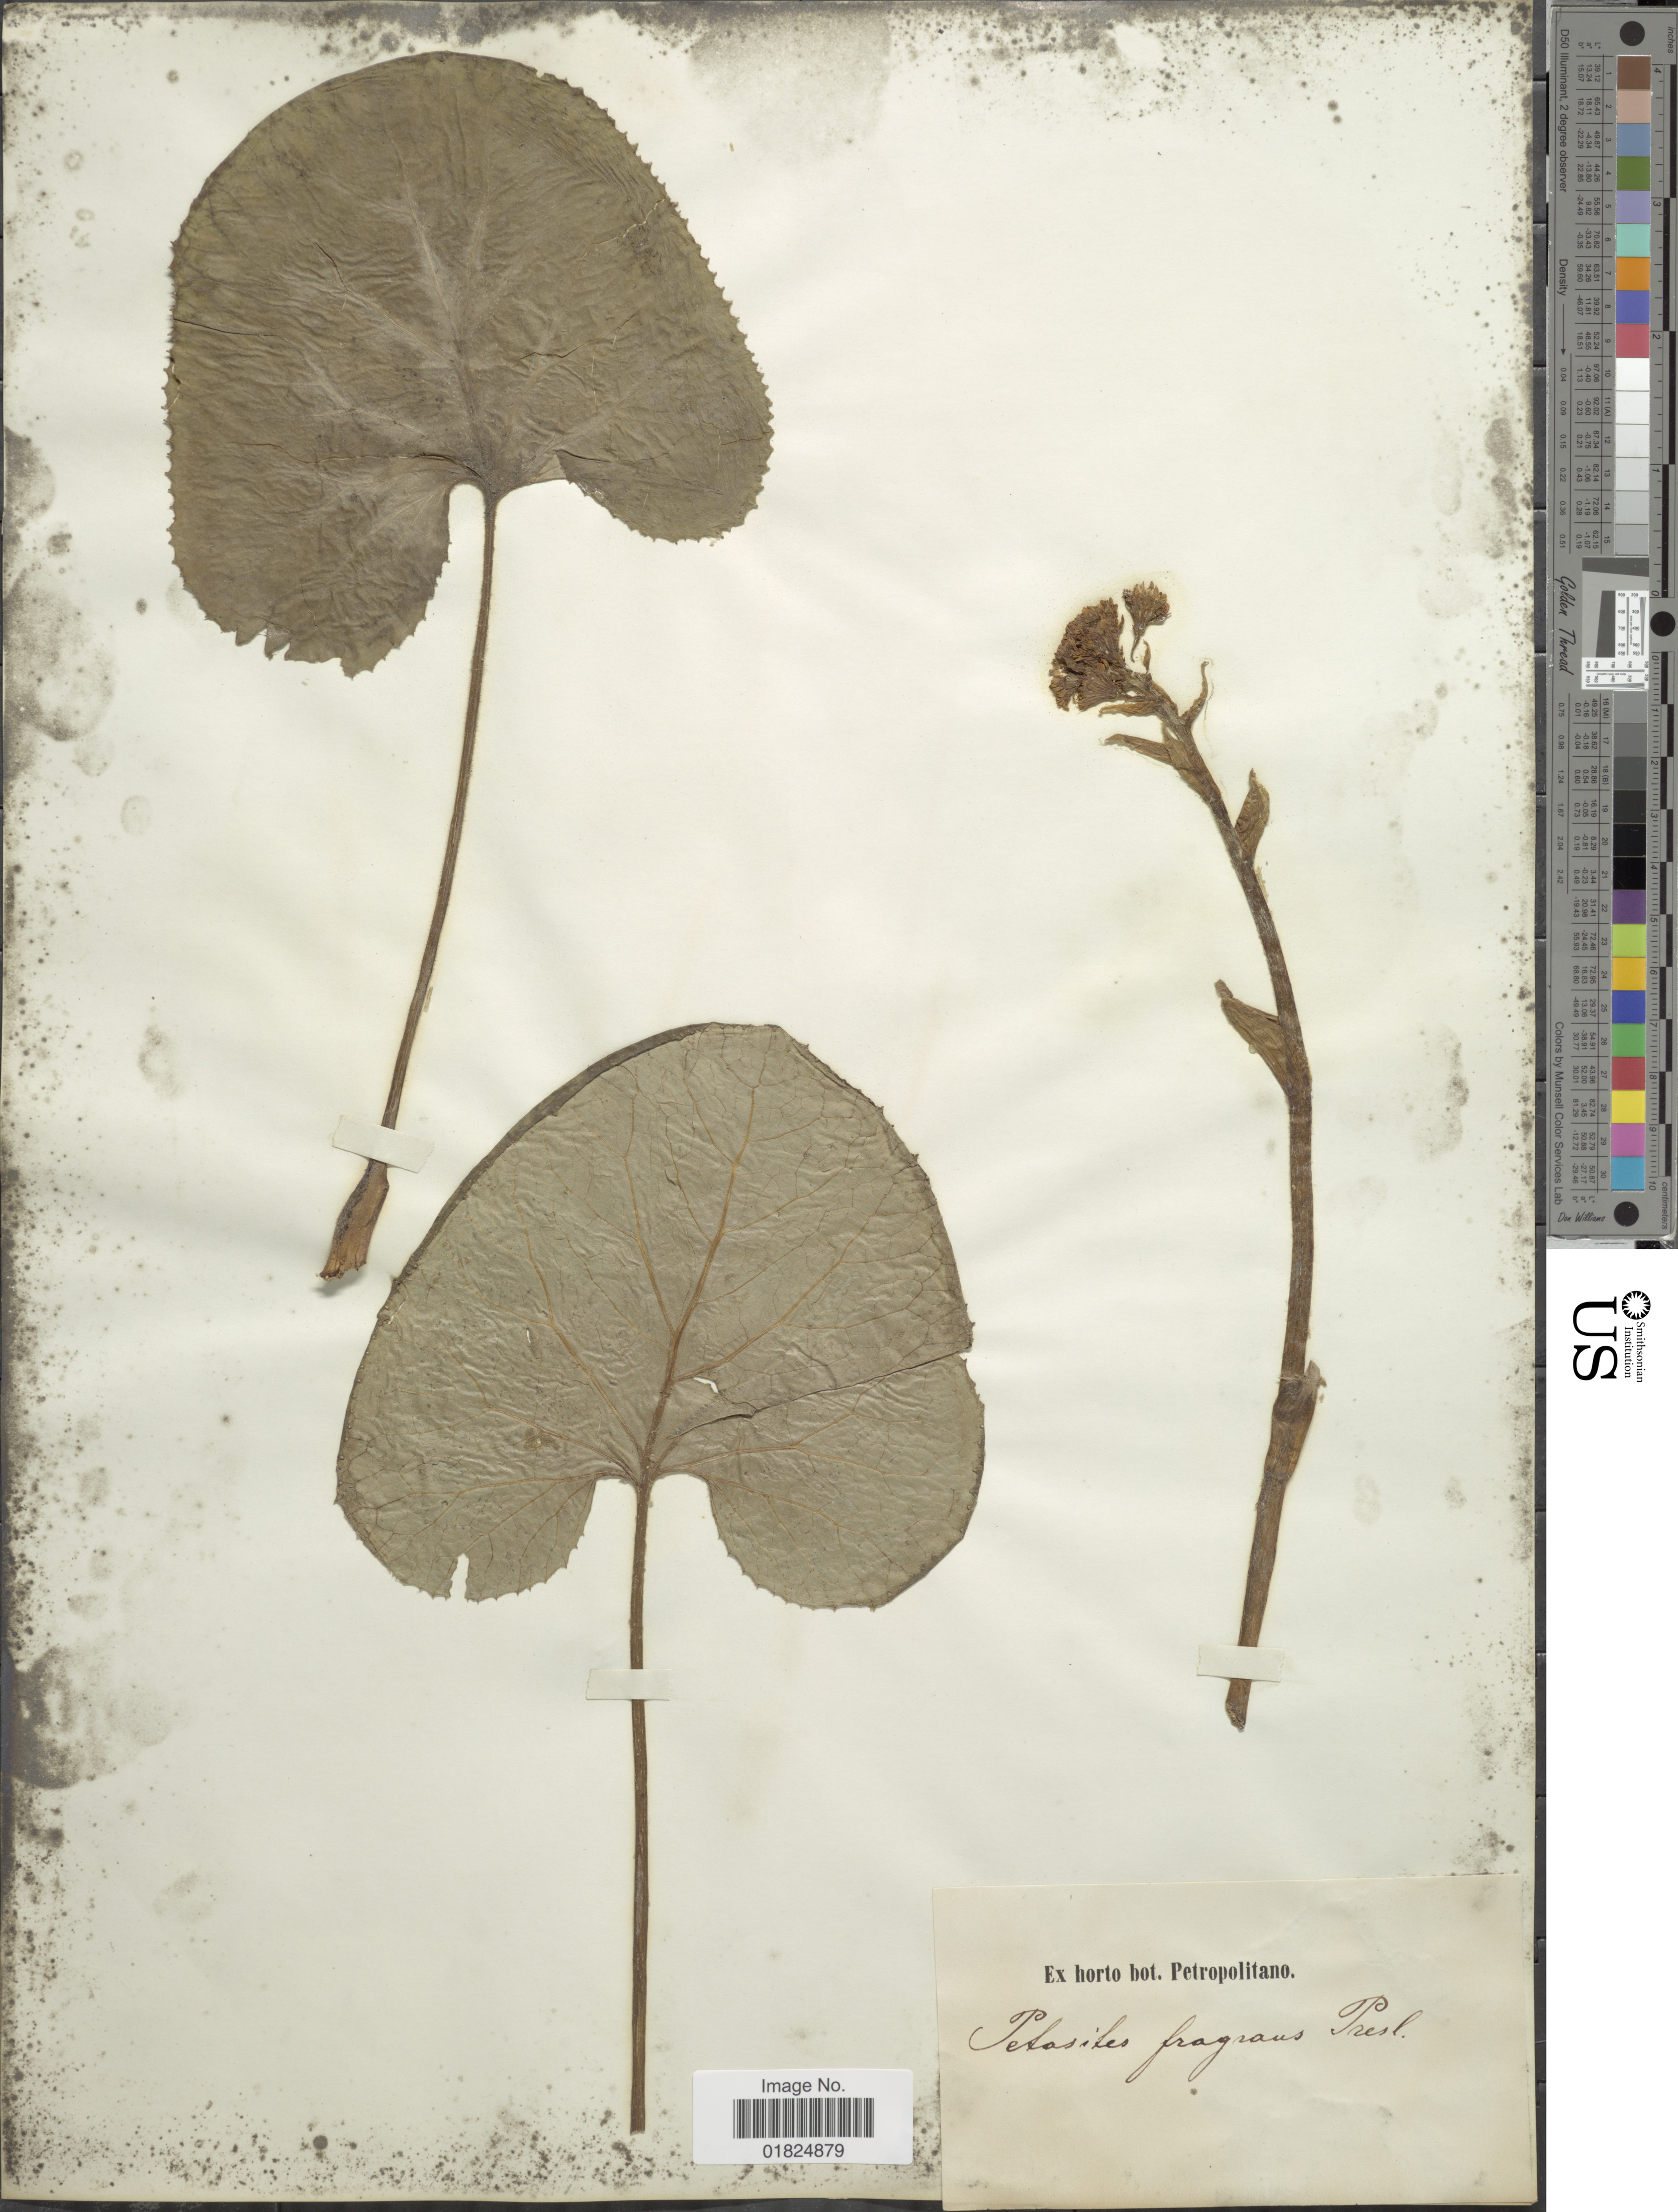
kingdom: Plantae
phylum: Tracheophyta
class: Magnoliopsida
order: Asterales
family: Asteraceae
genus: Petasites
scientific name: Petasites pyrenaicus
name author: (L.) López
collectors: ex Horto Bot. Petropolitano